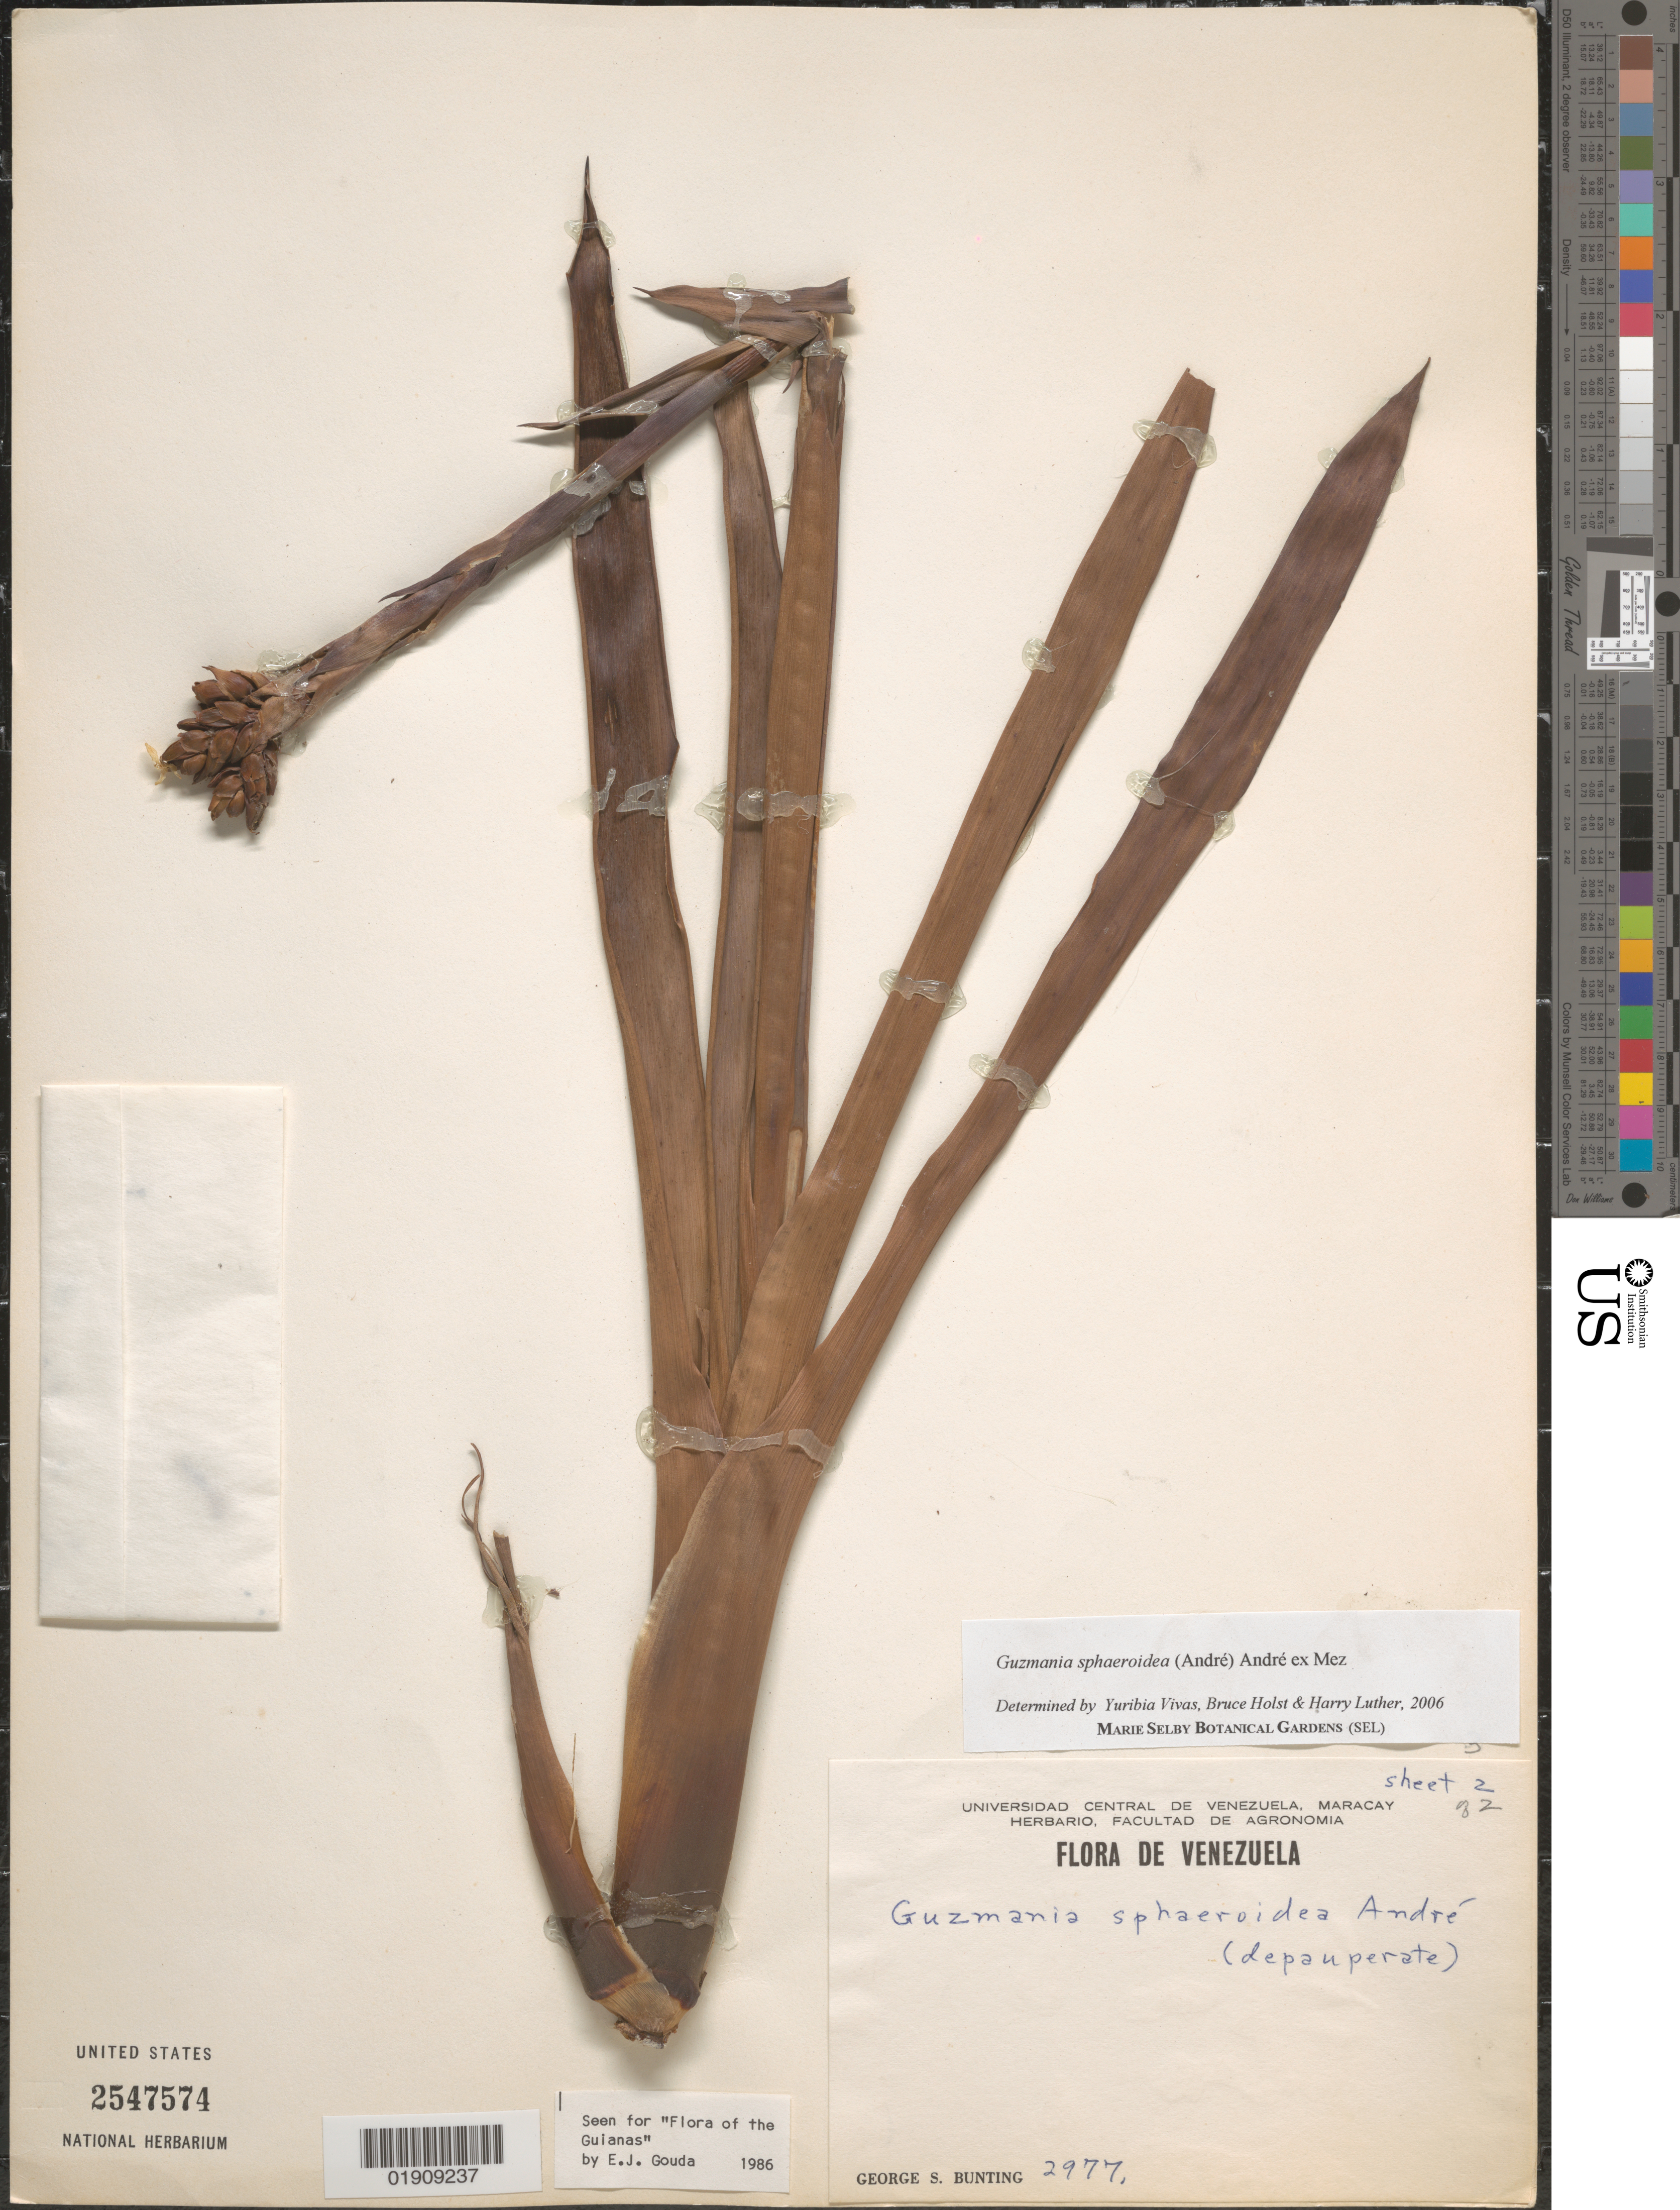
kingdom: Plantae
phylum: Tracheophyta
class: Liliopsida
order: Poales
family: Bromeliaceae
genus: Guzmania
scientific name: Guzmania sphaeroidea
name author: (André) André ex Mez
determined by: Vivas, Yuribia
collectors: G. S. Bunting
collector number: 2977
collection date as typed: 19-Feb-68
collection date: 1968-02-19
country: Venezuela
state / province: Bolívar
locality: El Dorado-La Gran Sabana road, km 134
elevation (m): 1200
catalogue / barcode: US 2547574